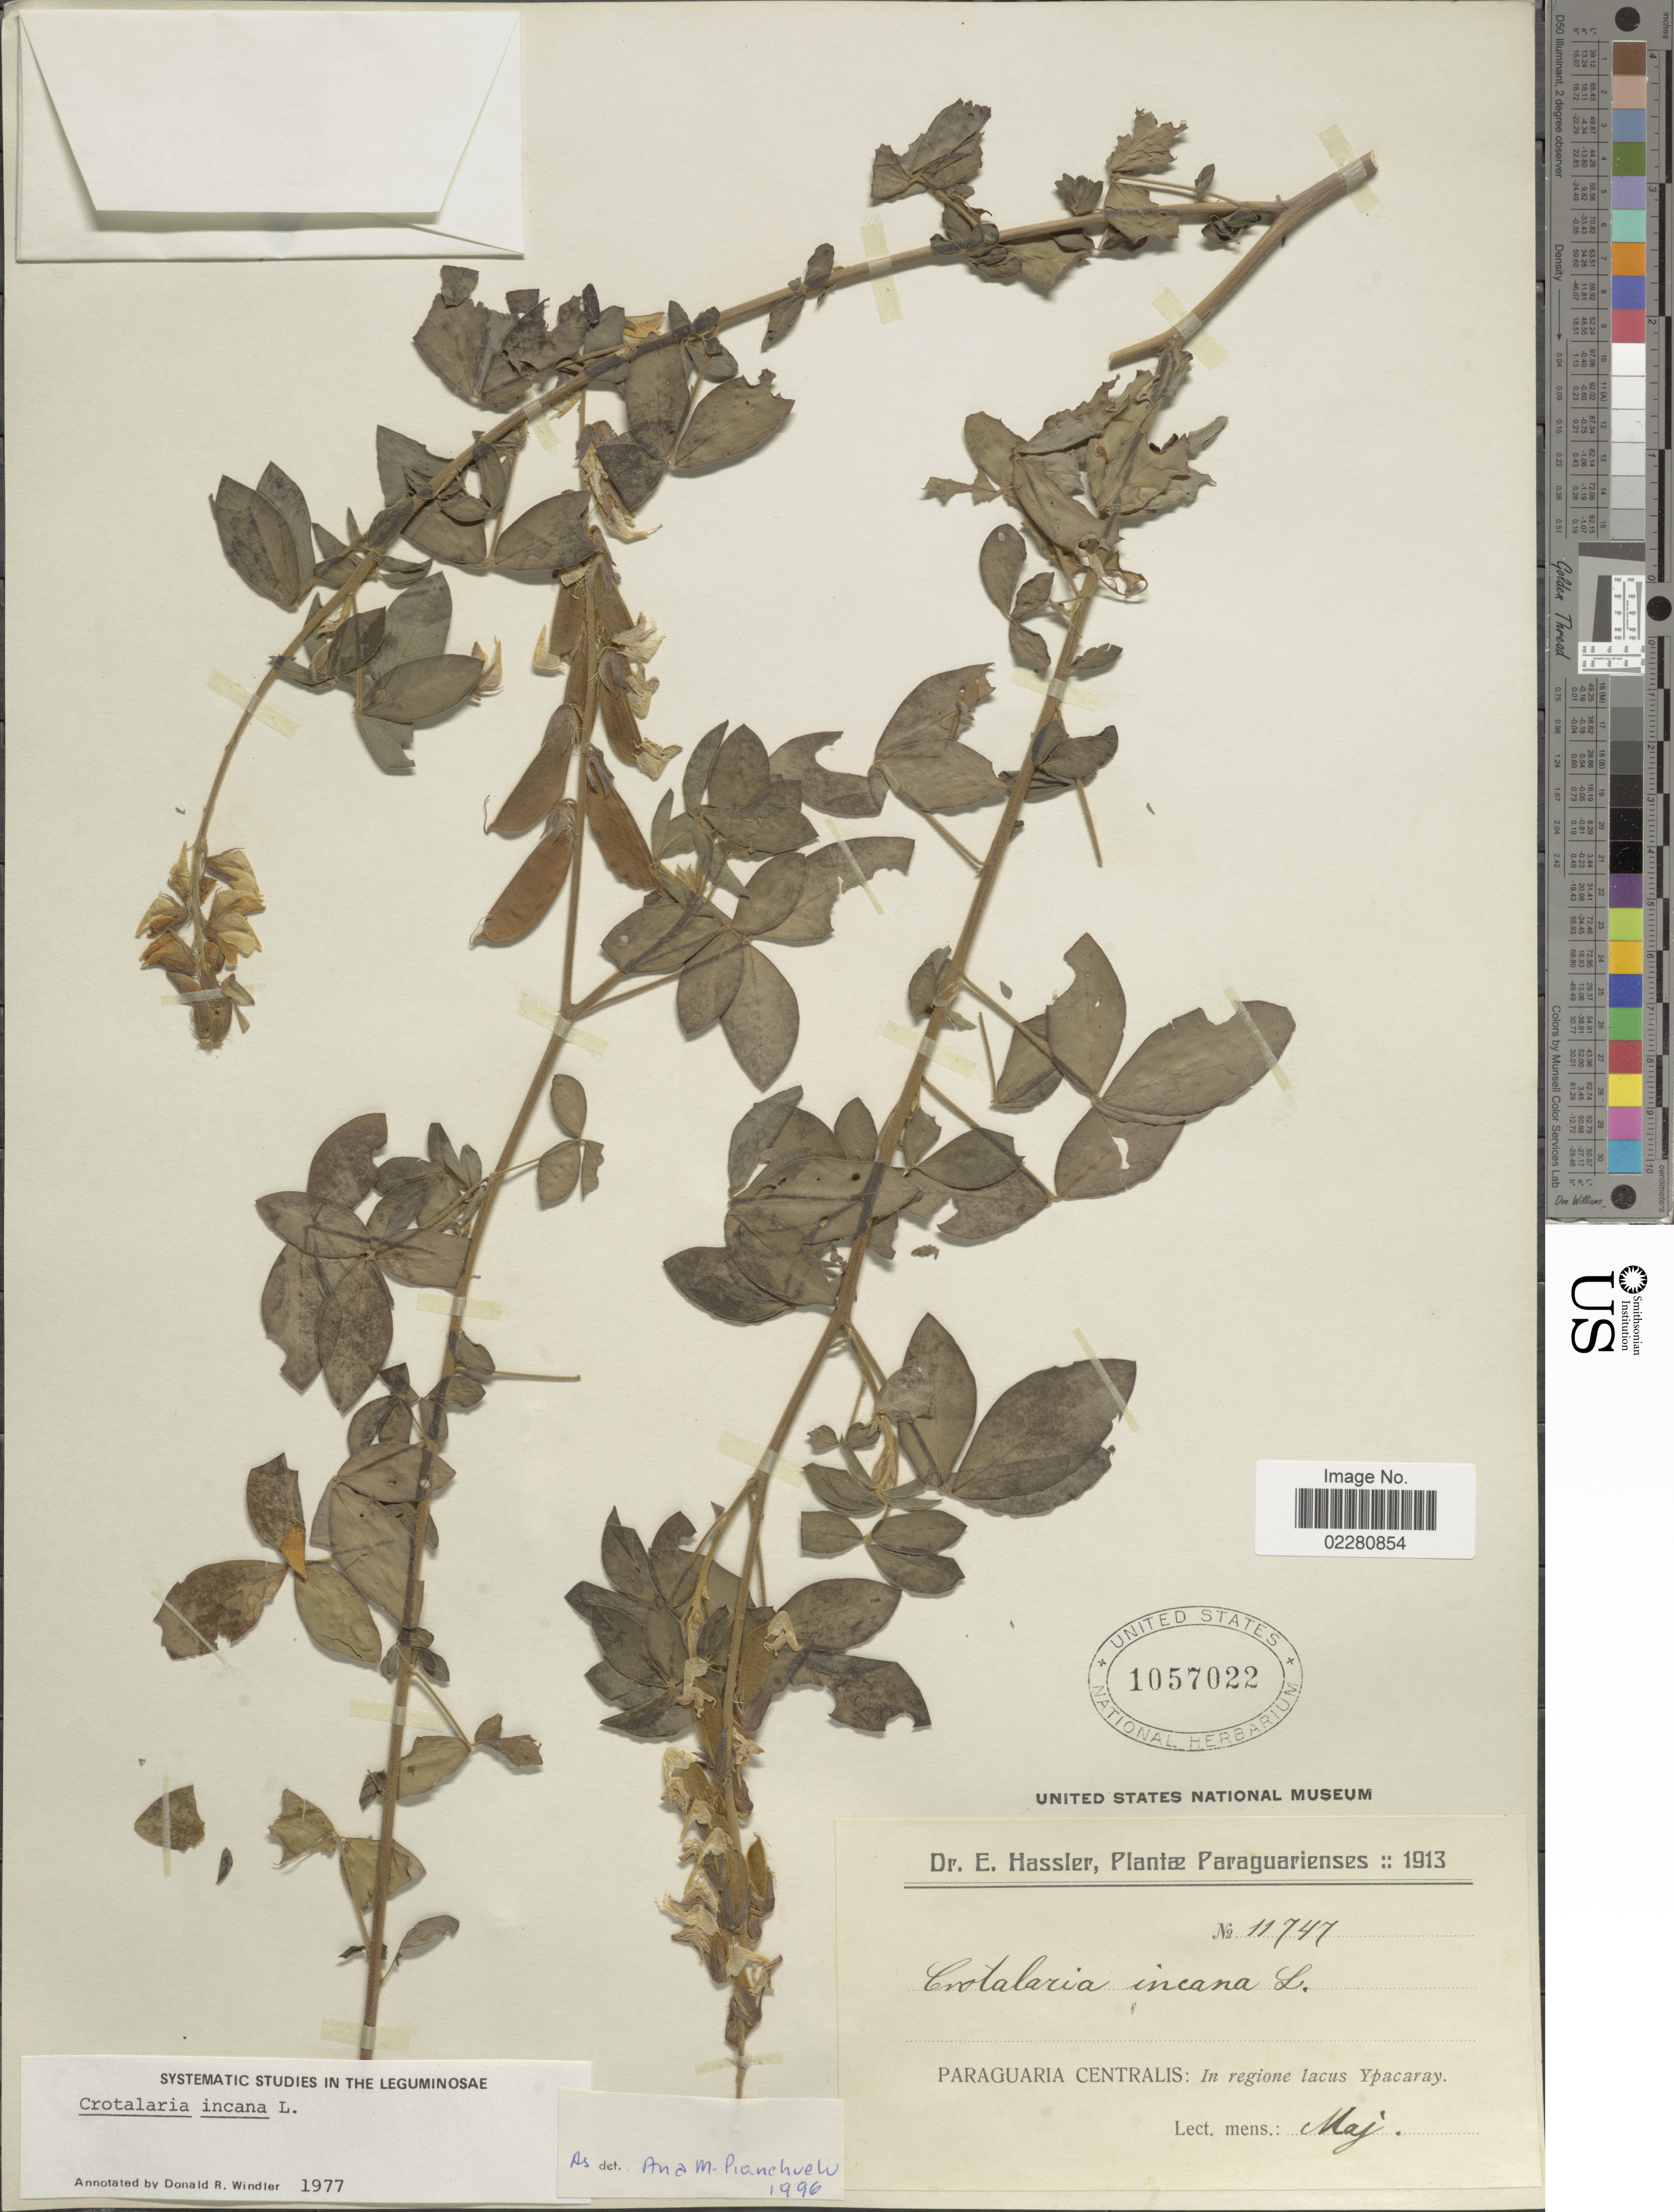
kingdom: Plantae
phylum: Tracheophyta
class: Magnoliopsida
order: Fabales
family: Fabaceae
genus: Crotalaria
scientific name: Crotalaria incana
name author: L.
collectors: E. Hassler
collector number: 11747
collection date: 1913-05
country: Paraguay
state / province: Central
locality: Paraguaria Centralis: In regione lacus Ypacaray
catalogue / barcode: US 1057022